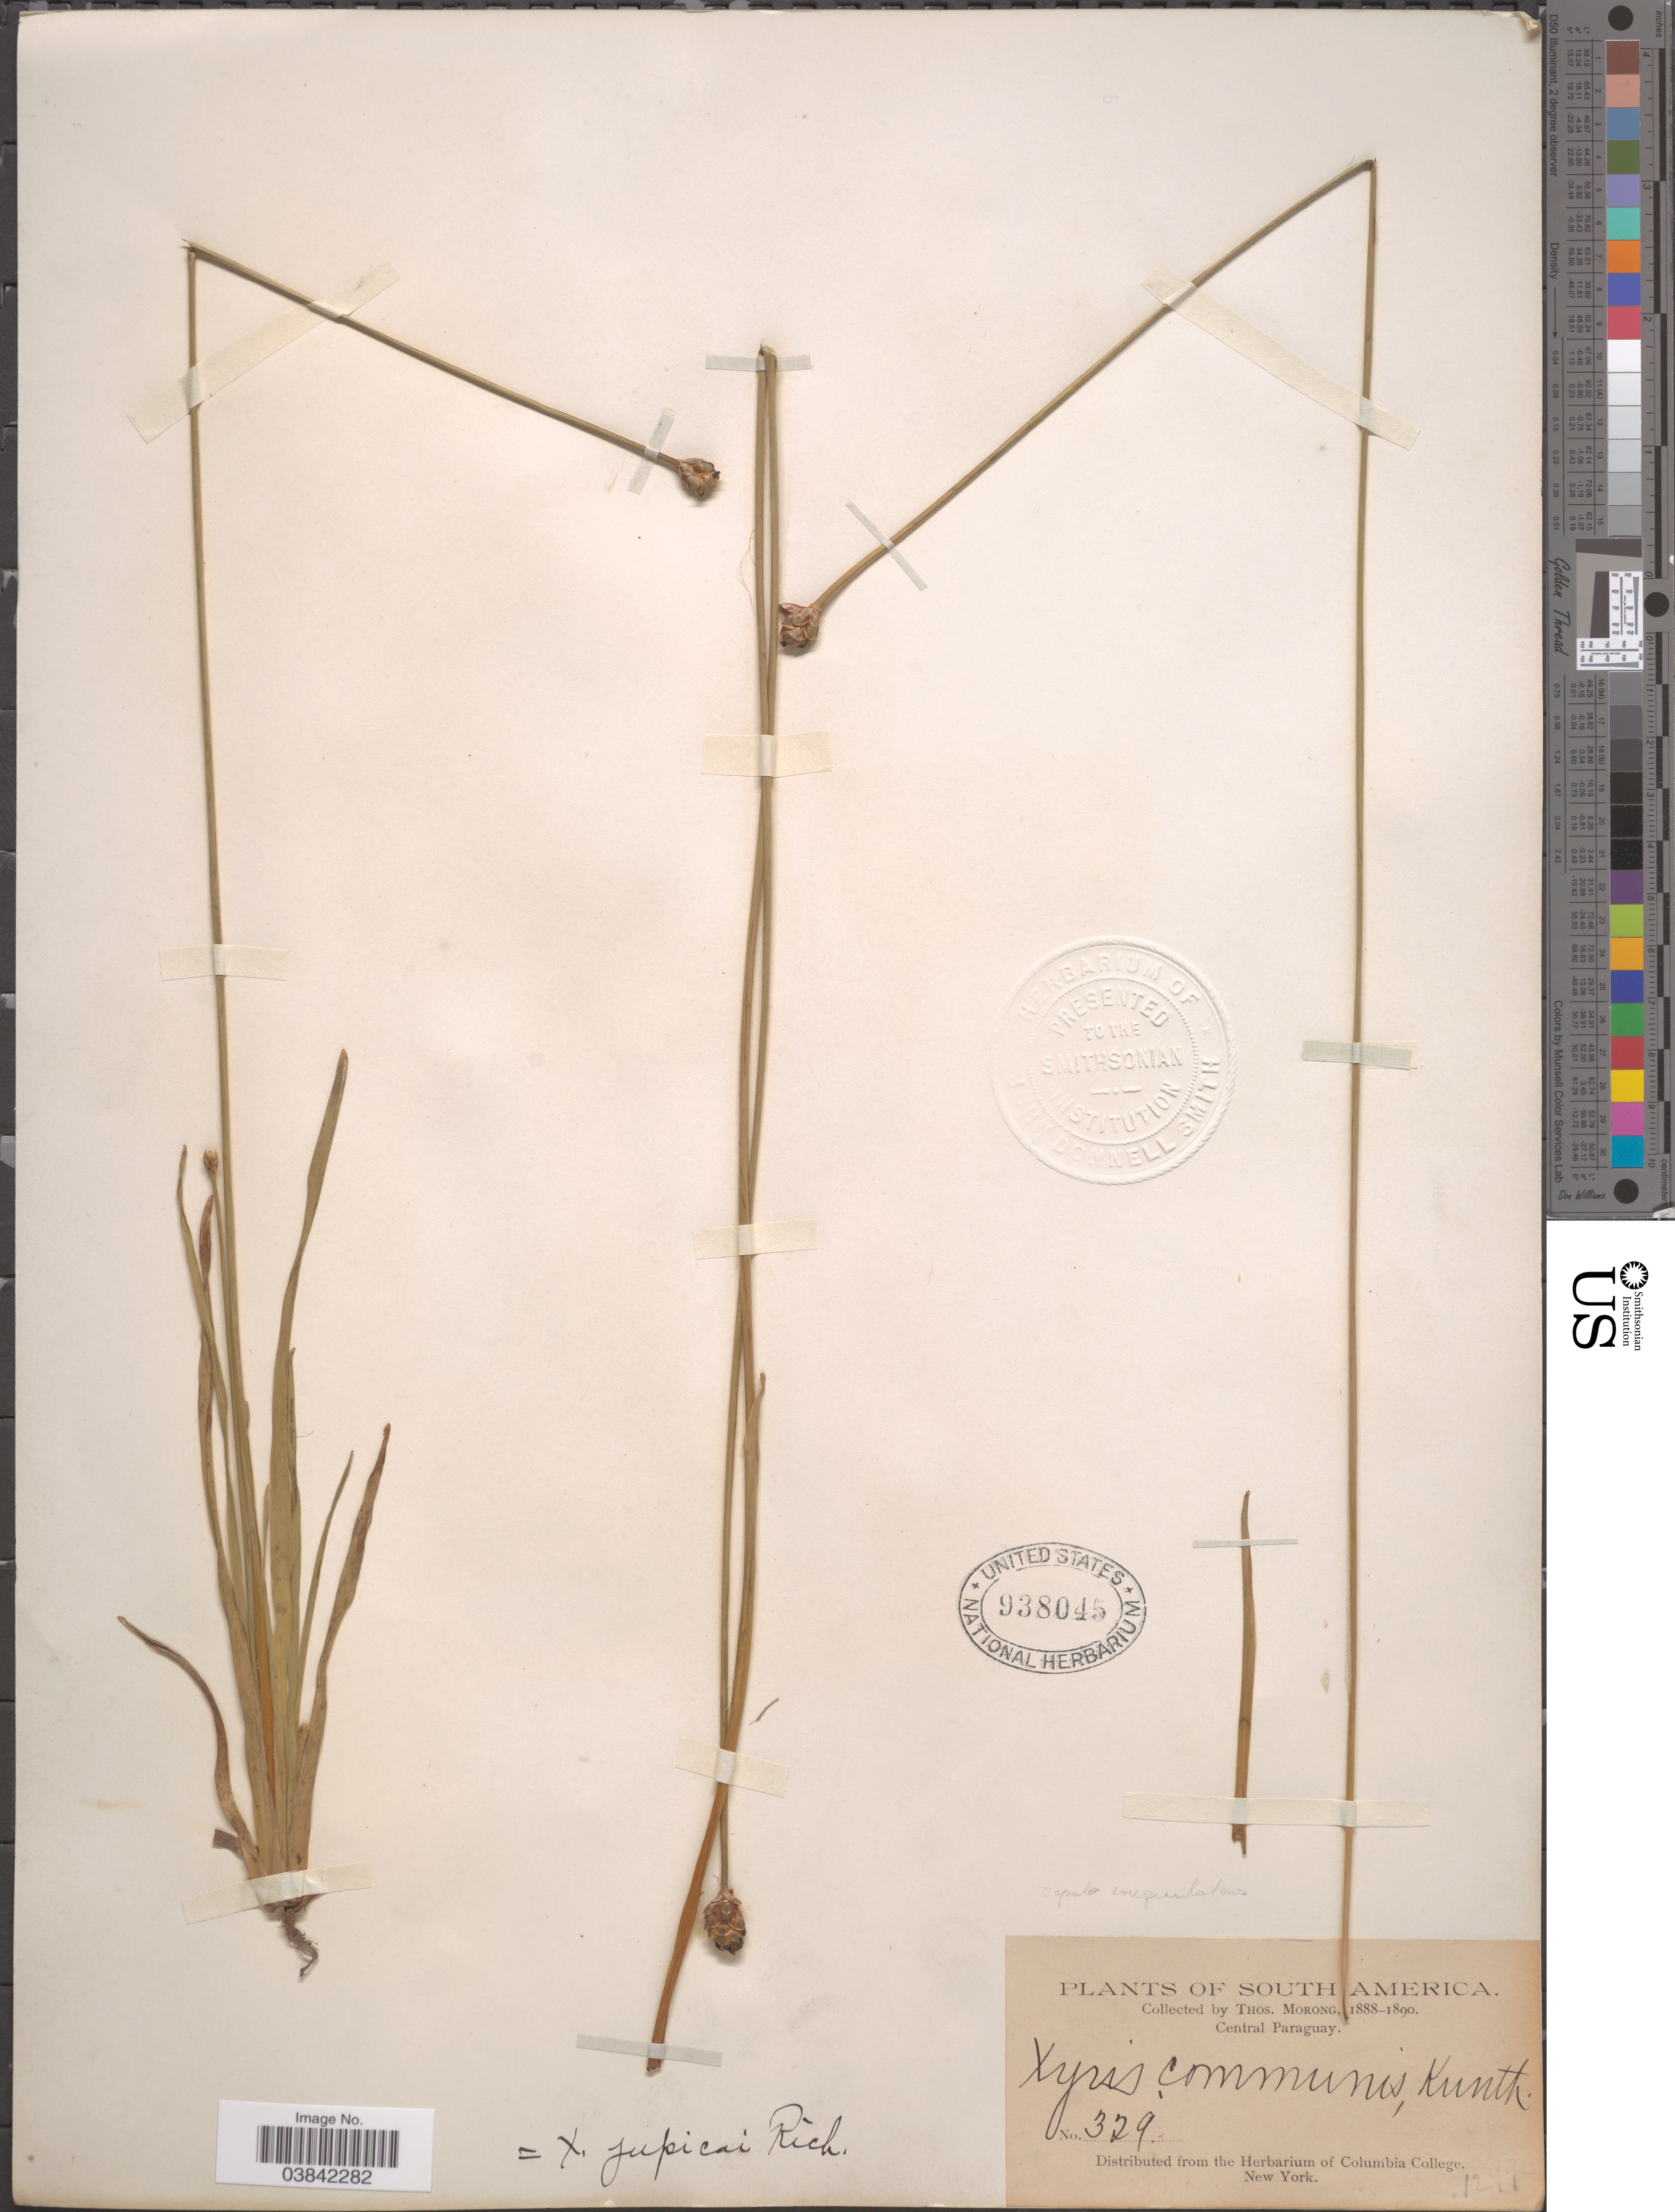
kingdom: Plantae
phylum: Tracheophyta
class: Liliopsida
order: Poales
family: Xyridaceae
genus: Xyris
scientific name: Xyris jupicai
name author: Rich.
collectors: ex herb. T. Morong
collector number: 329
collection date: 1888/1890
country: Paraguay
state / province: Central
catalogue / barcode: US 938045